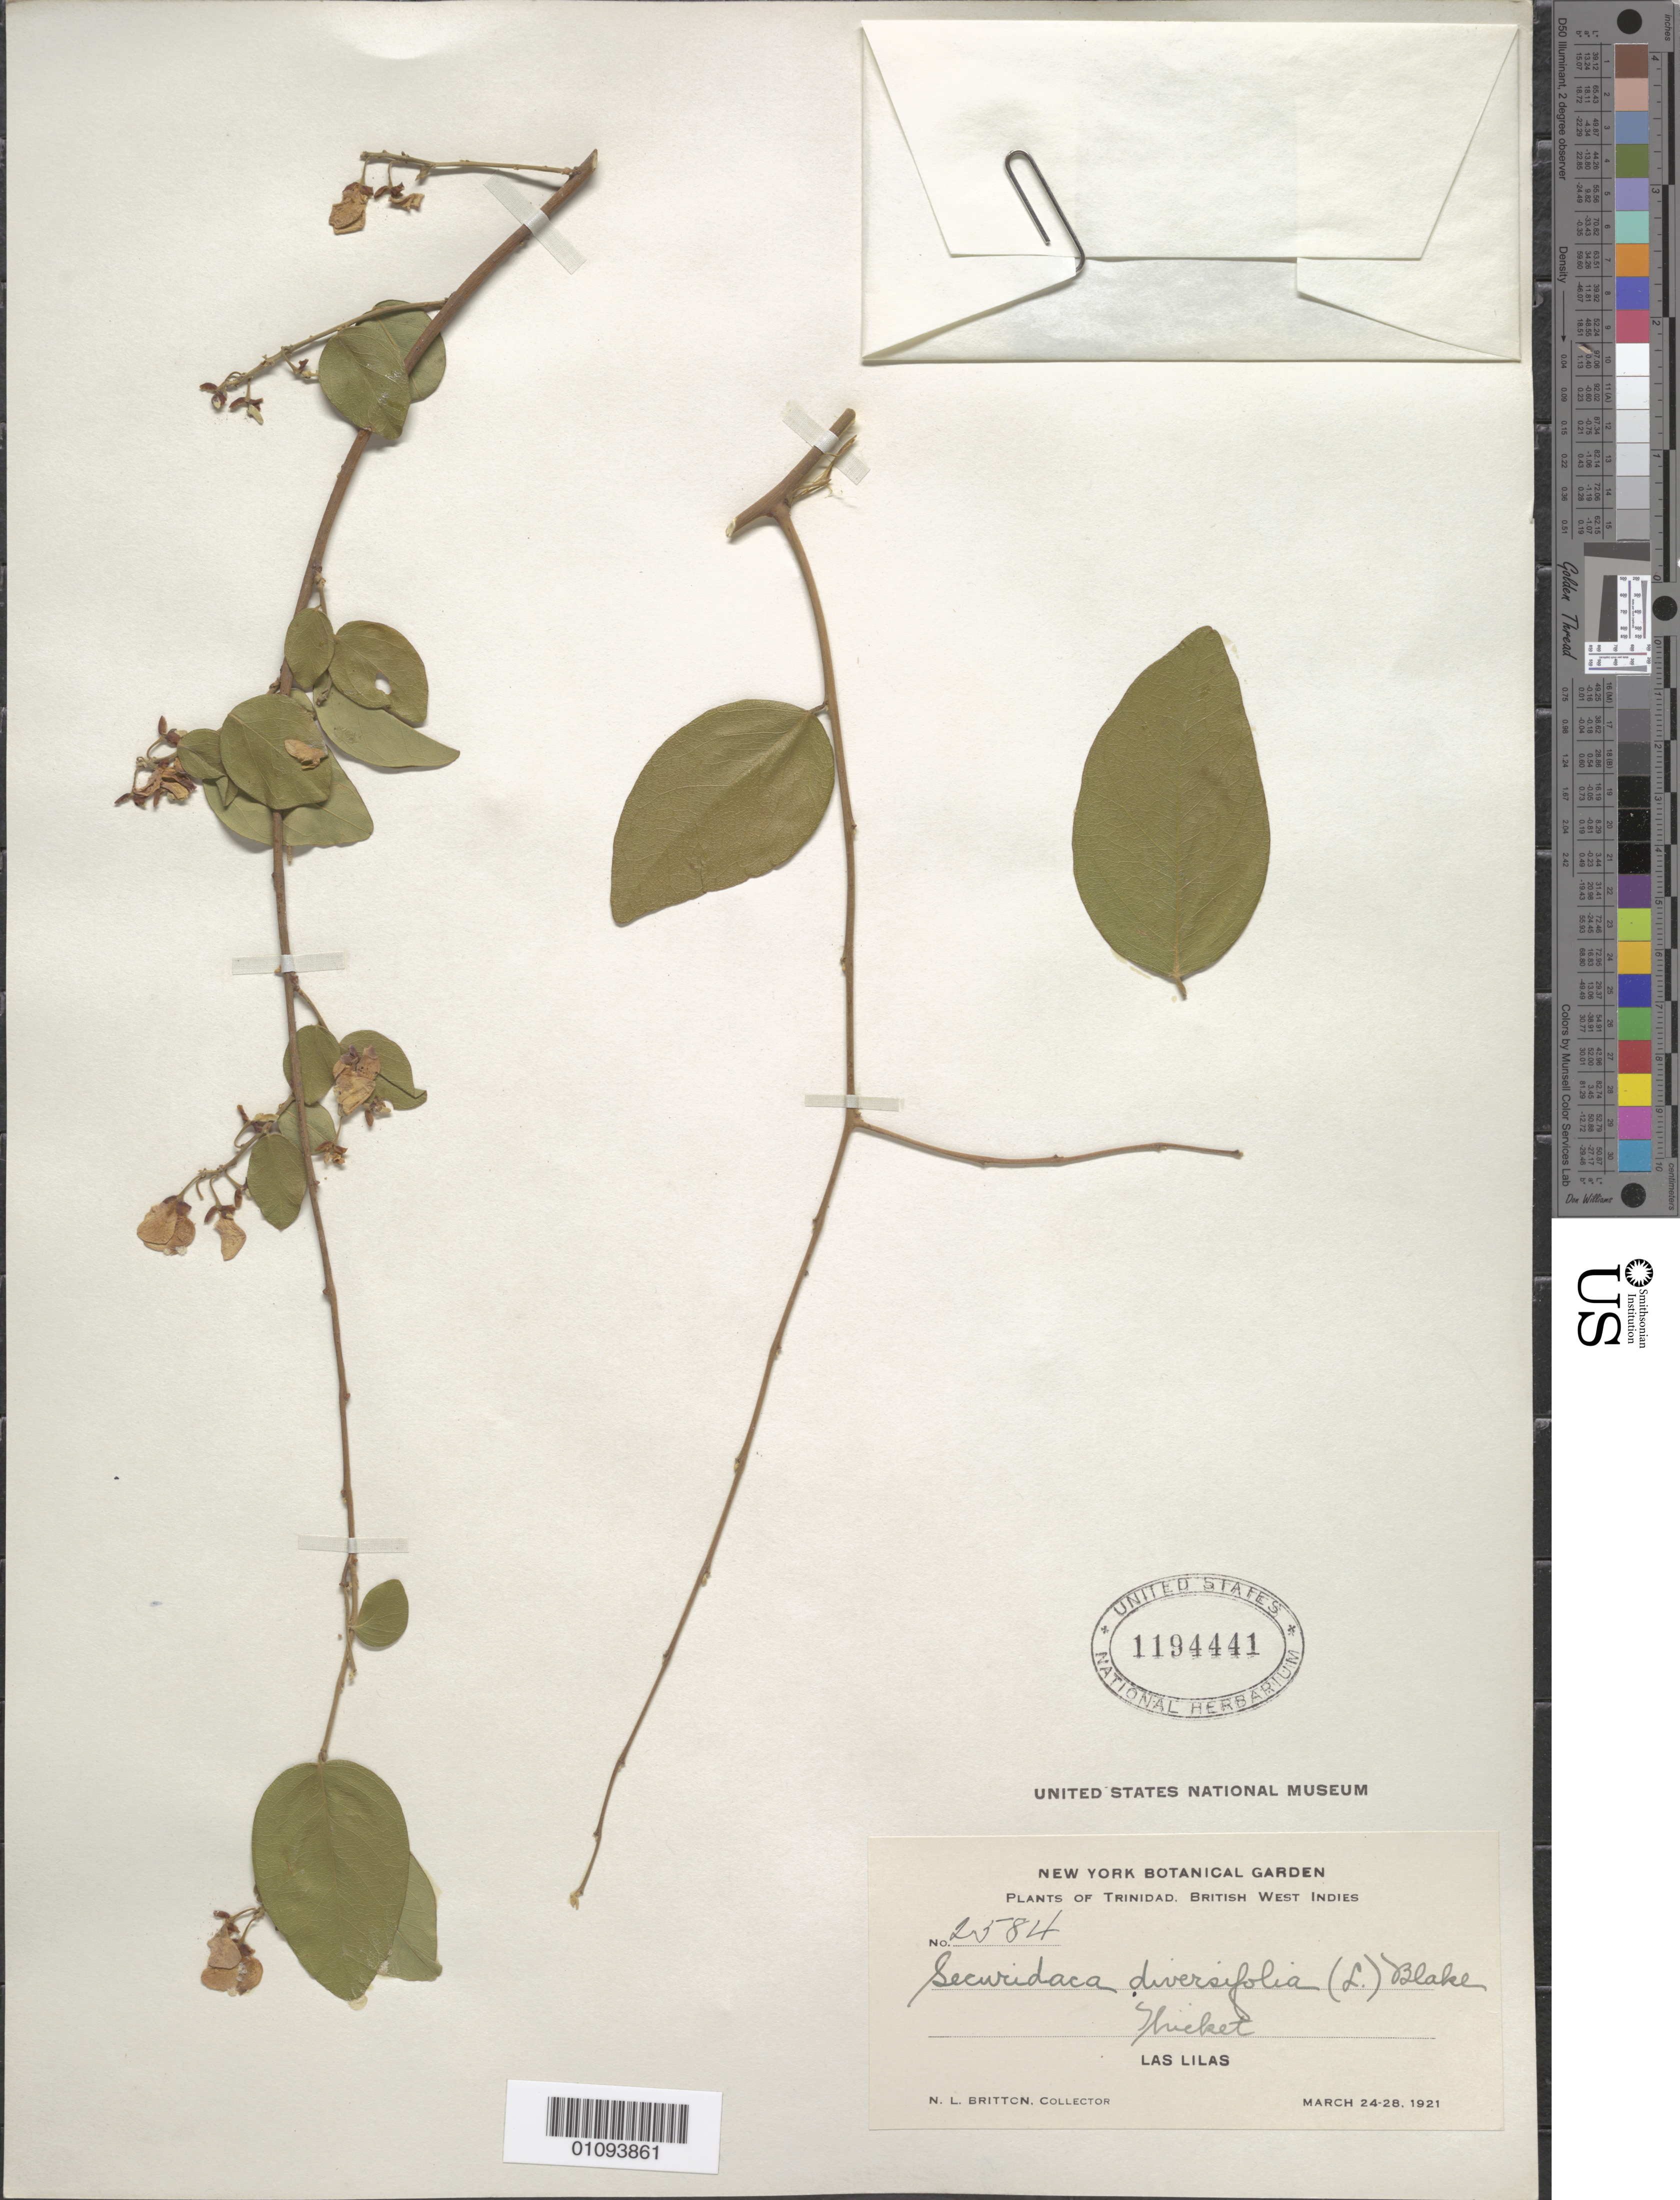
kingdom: Plantae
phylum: Tracheophyta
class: Magnoliopsida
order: Fabales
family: Polygalaceae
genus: Securidaca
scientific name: Securidaca diversifolia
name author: (L.) S.F. Blake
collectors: N. Britton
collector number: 2584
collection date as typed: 24 Mar 1921 to 28 Mar 1921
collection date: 1921-03-24/1921-03-28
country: Trinidad and Tobago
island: Trinidad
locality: Las Lilas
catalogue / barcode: US 1194441